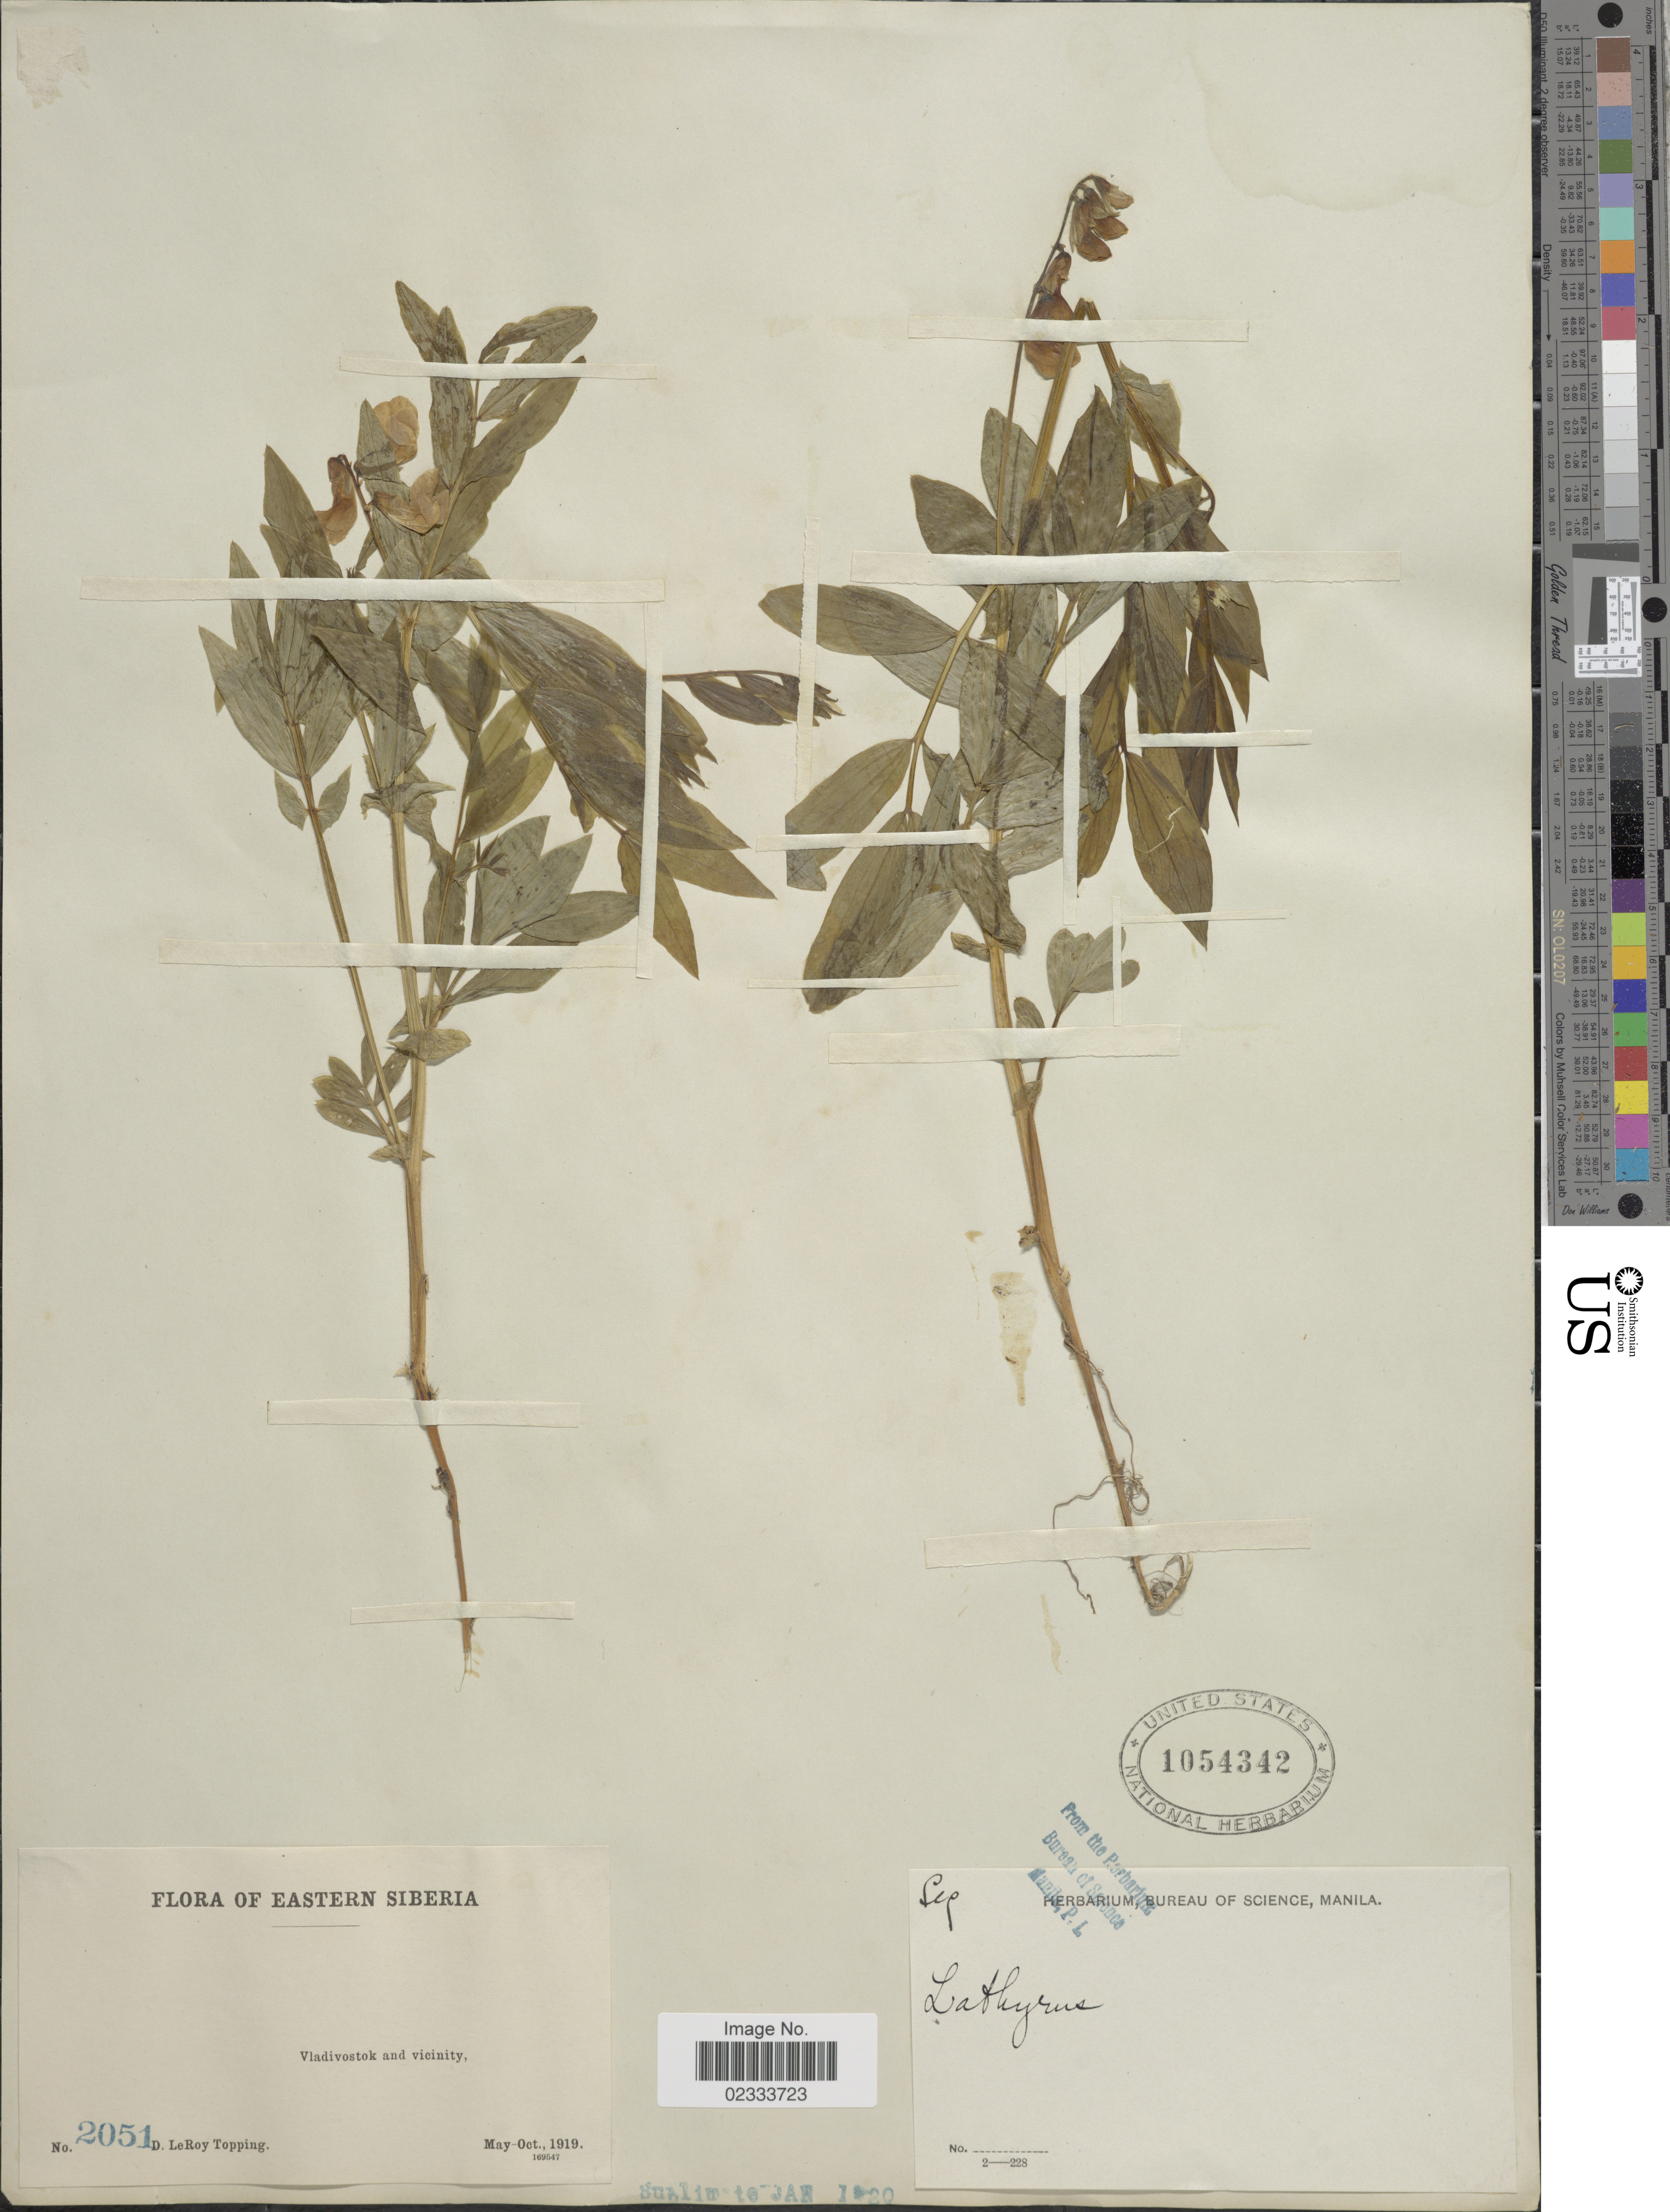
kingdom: Plantae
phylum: Tracheophyta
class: Magnoliopsida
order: Fabales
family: Fabaceae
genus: Lathyrus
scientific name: Lathyrus sp.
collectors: D. L. Topping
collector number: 2051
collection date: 1919-05/1919-10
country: Russian Federation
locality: Eastern Siberia, Vladivostok and vicinity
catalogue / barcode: US 1054342